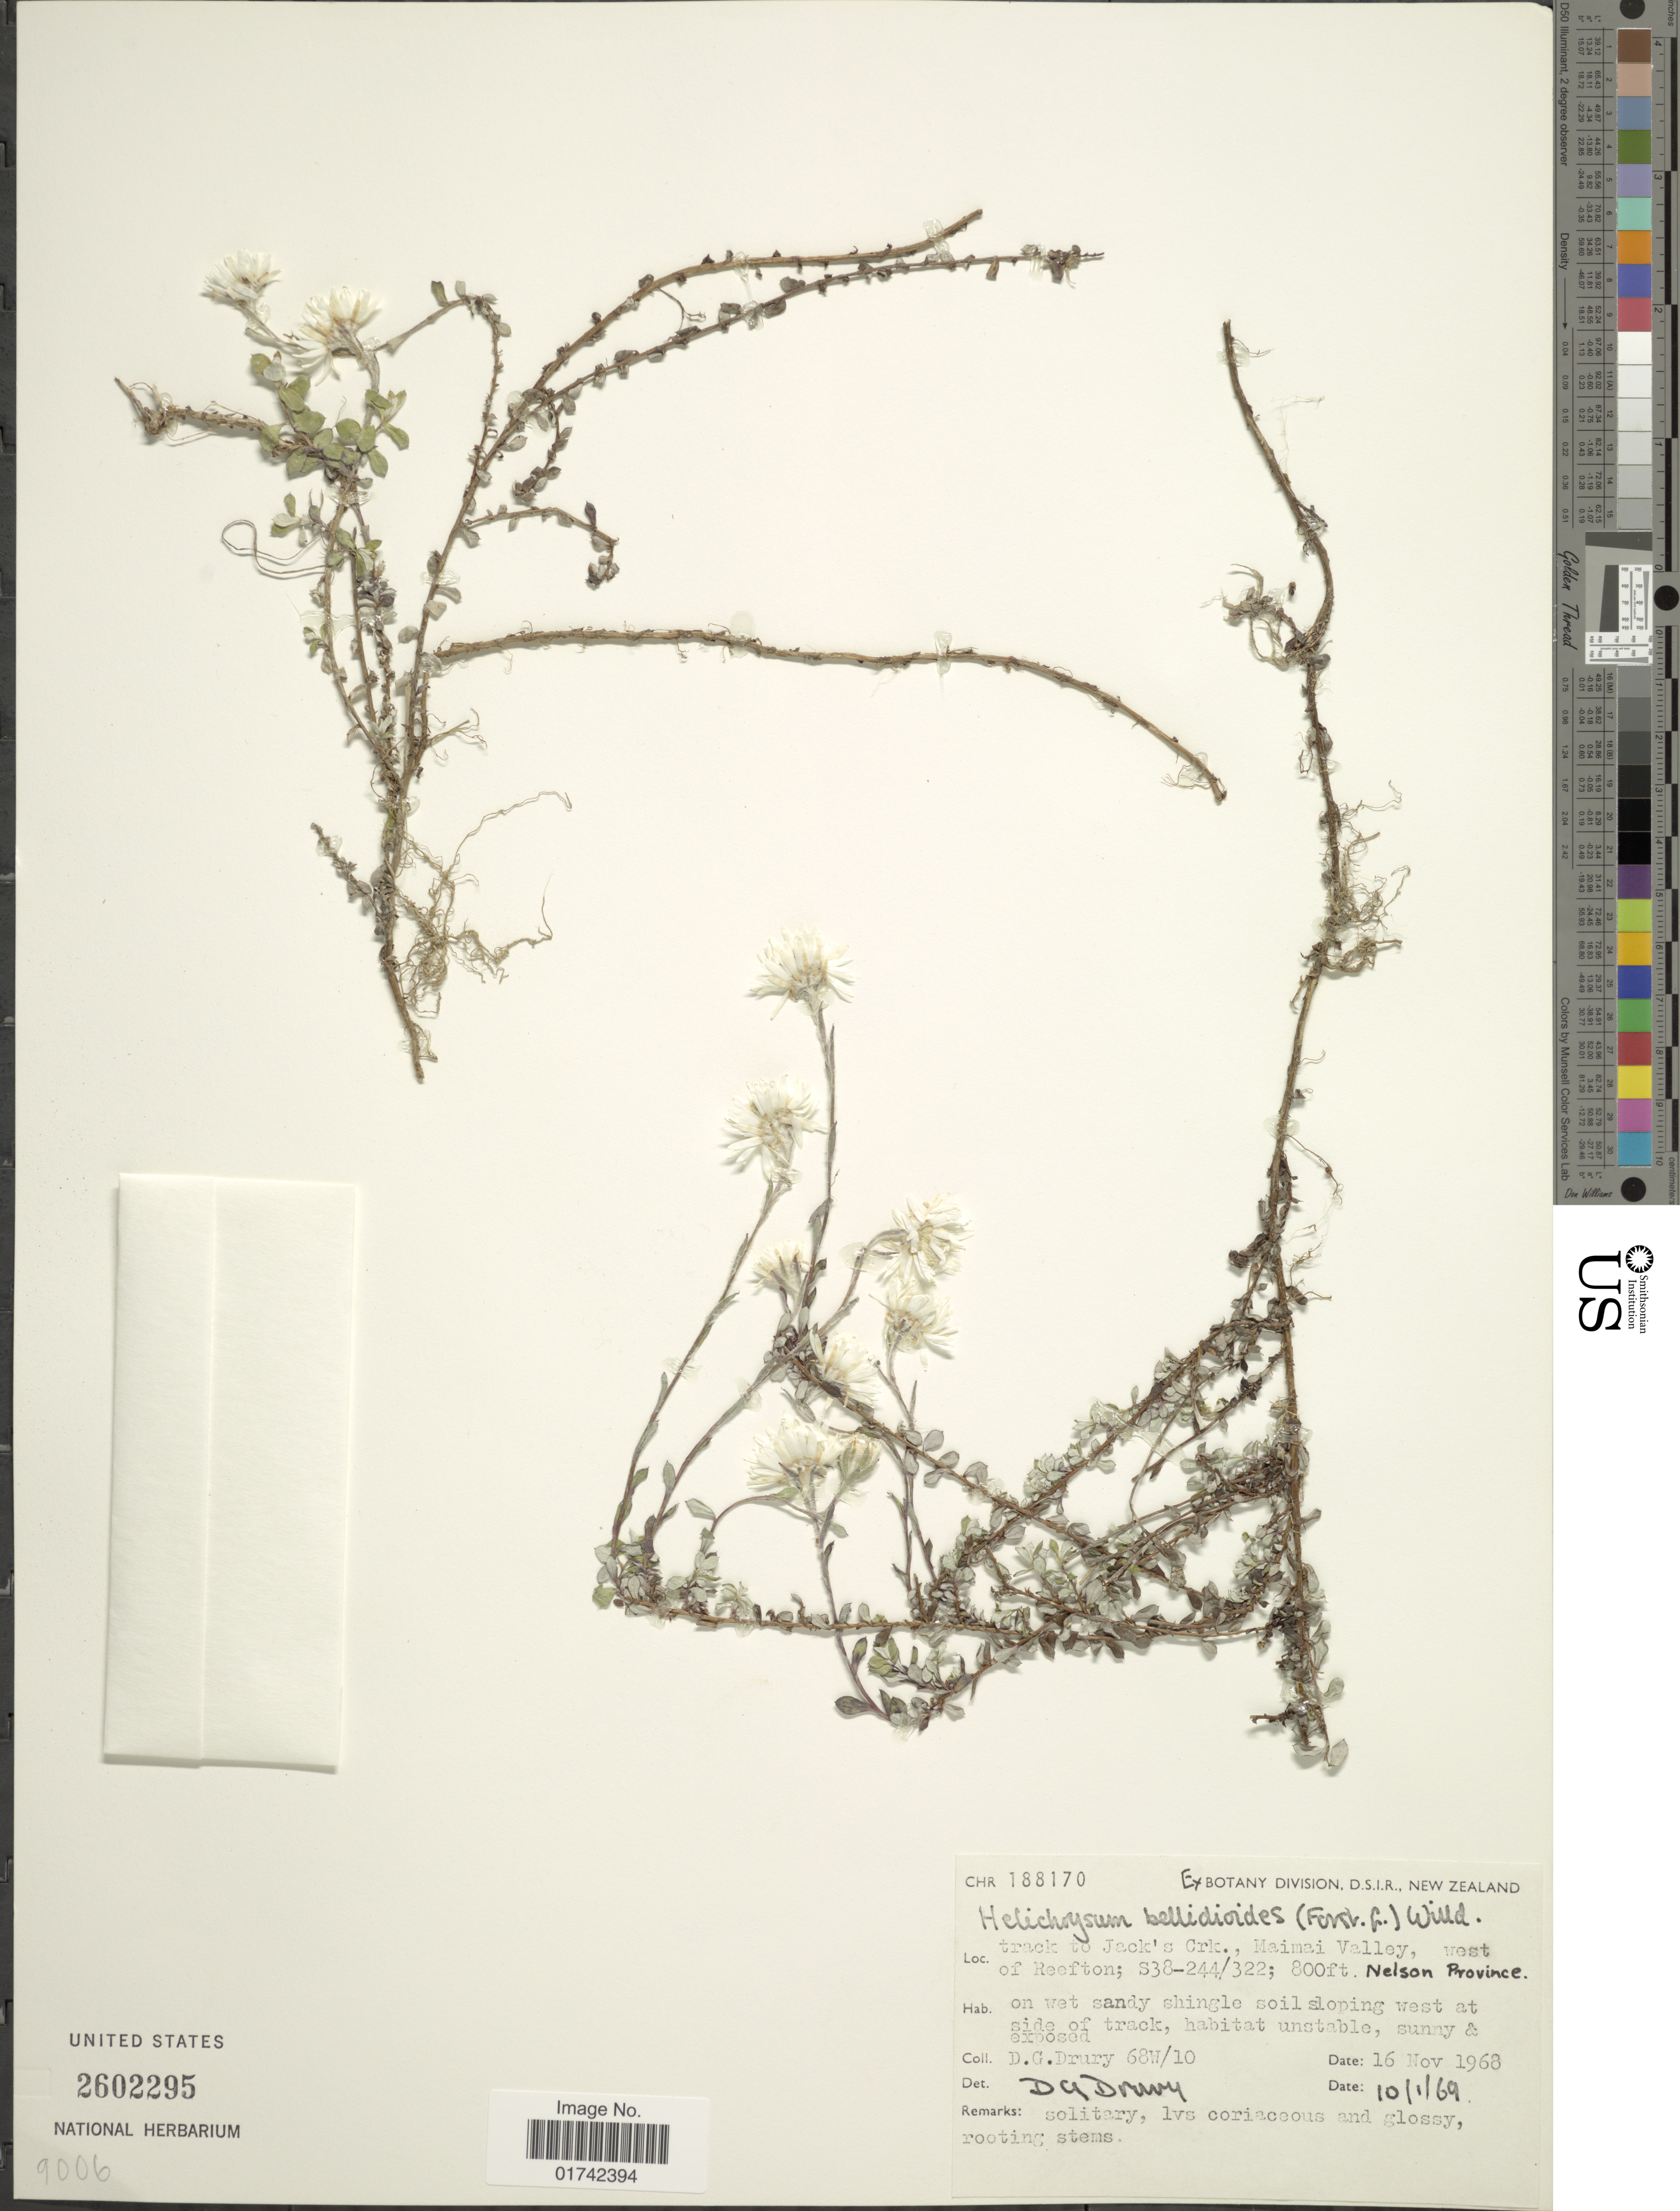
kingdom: Plantae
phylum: Tracheophyta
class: Magnoliopsida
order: Asterales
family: Asteraceae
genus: Helichrysum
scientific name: Helichrysum bellidioides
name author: A. Cunn.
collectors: D. Drury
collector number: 68W/10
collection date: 1968-11-16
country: New Zealand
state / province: Nelson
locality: Track to Jack's Crk., Maimai Valley, west of Reefton S38-244/322 [unsure placement]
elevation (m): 244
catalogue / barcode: US 2602295